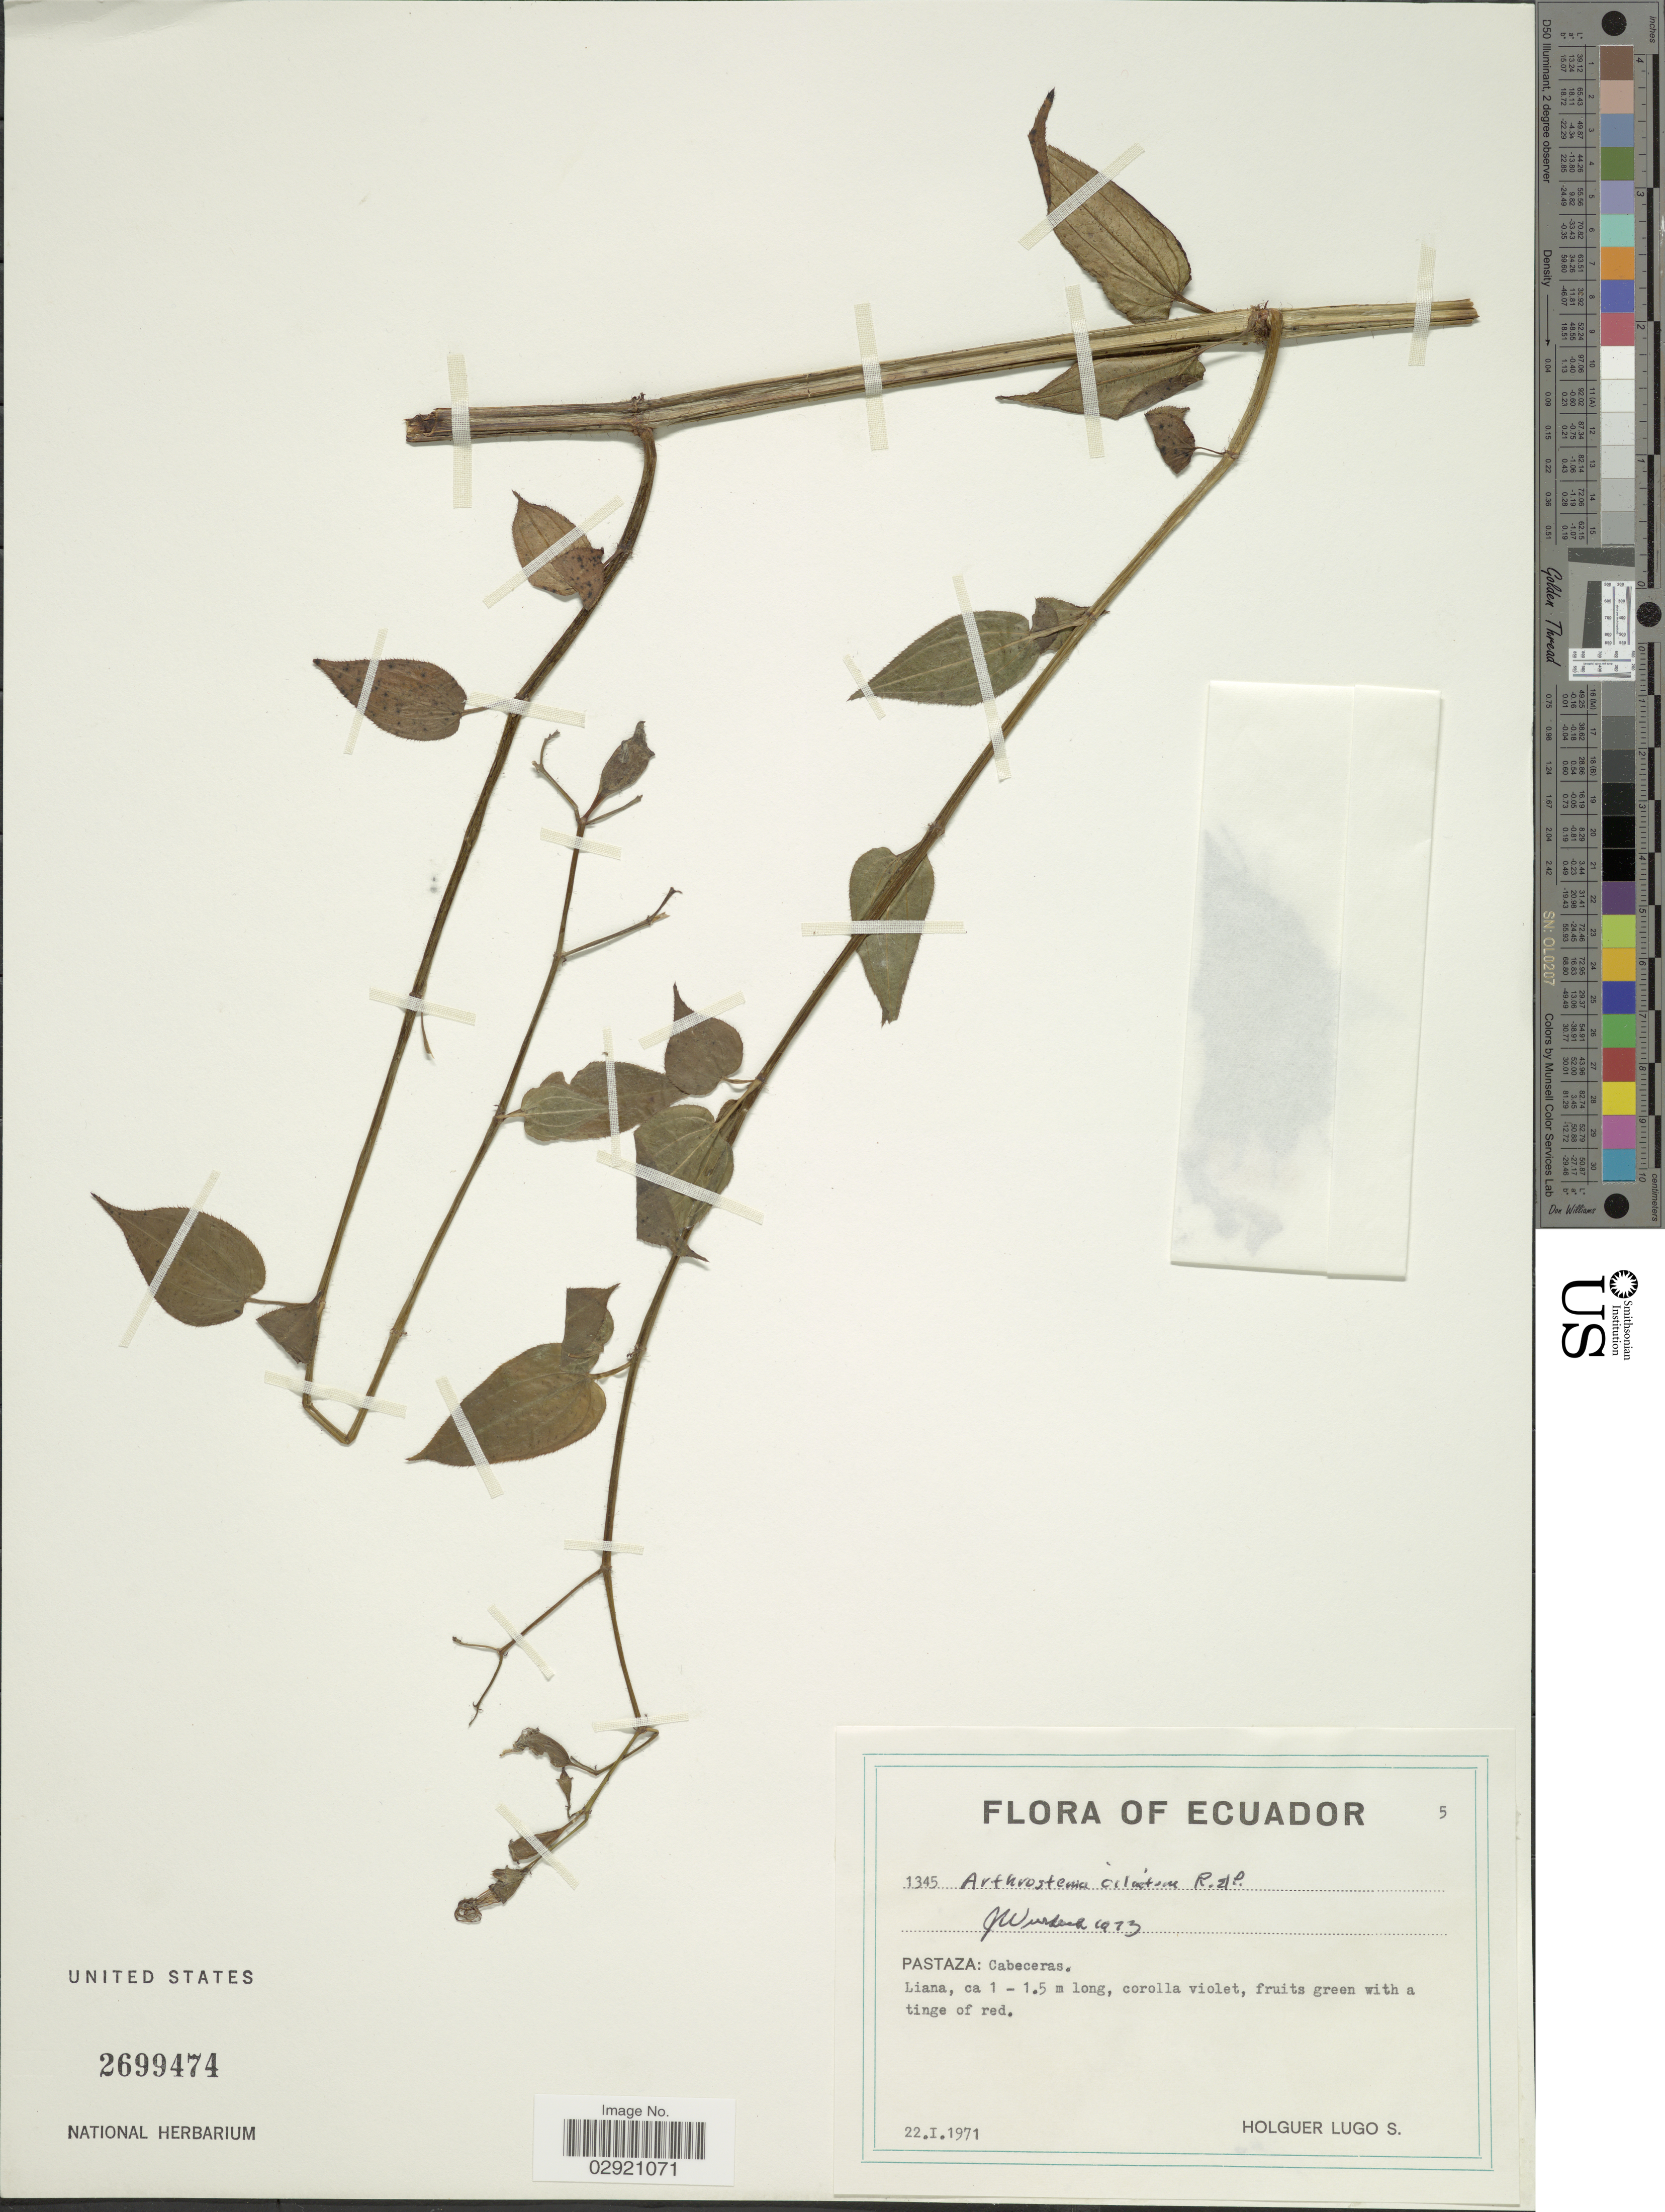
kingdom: Plantae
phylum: Tracheophyta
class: Magnoliopsida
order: Myrtales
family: Melastomataceae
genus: Arthrostemma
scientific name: Arthrostemma ciliatum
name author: Pav. ex D. Don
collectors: H. Lugo S.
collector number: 1345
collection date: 1971-01-22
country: Ecuador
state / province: Pastaza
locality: Cabeceras.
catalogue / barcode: US 2699474